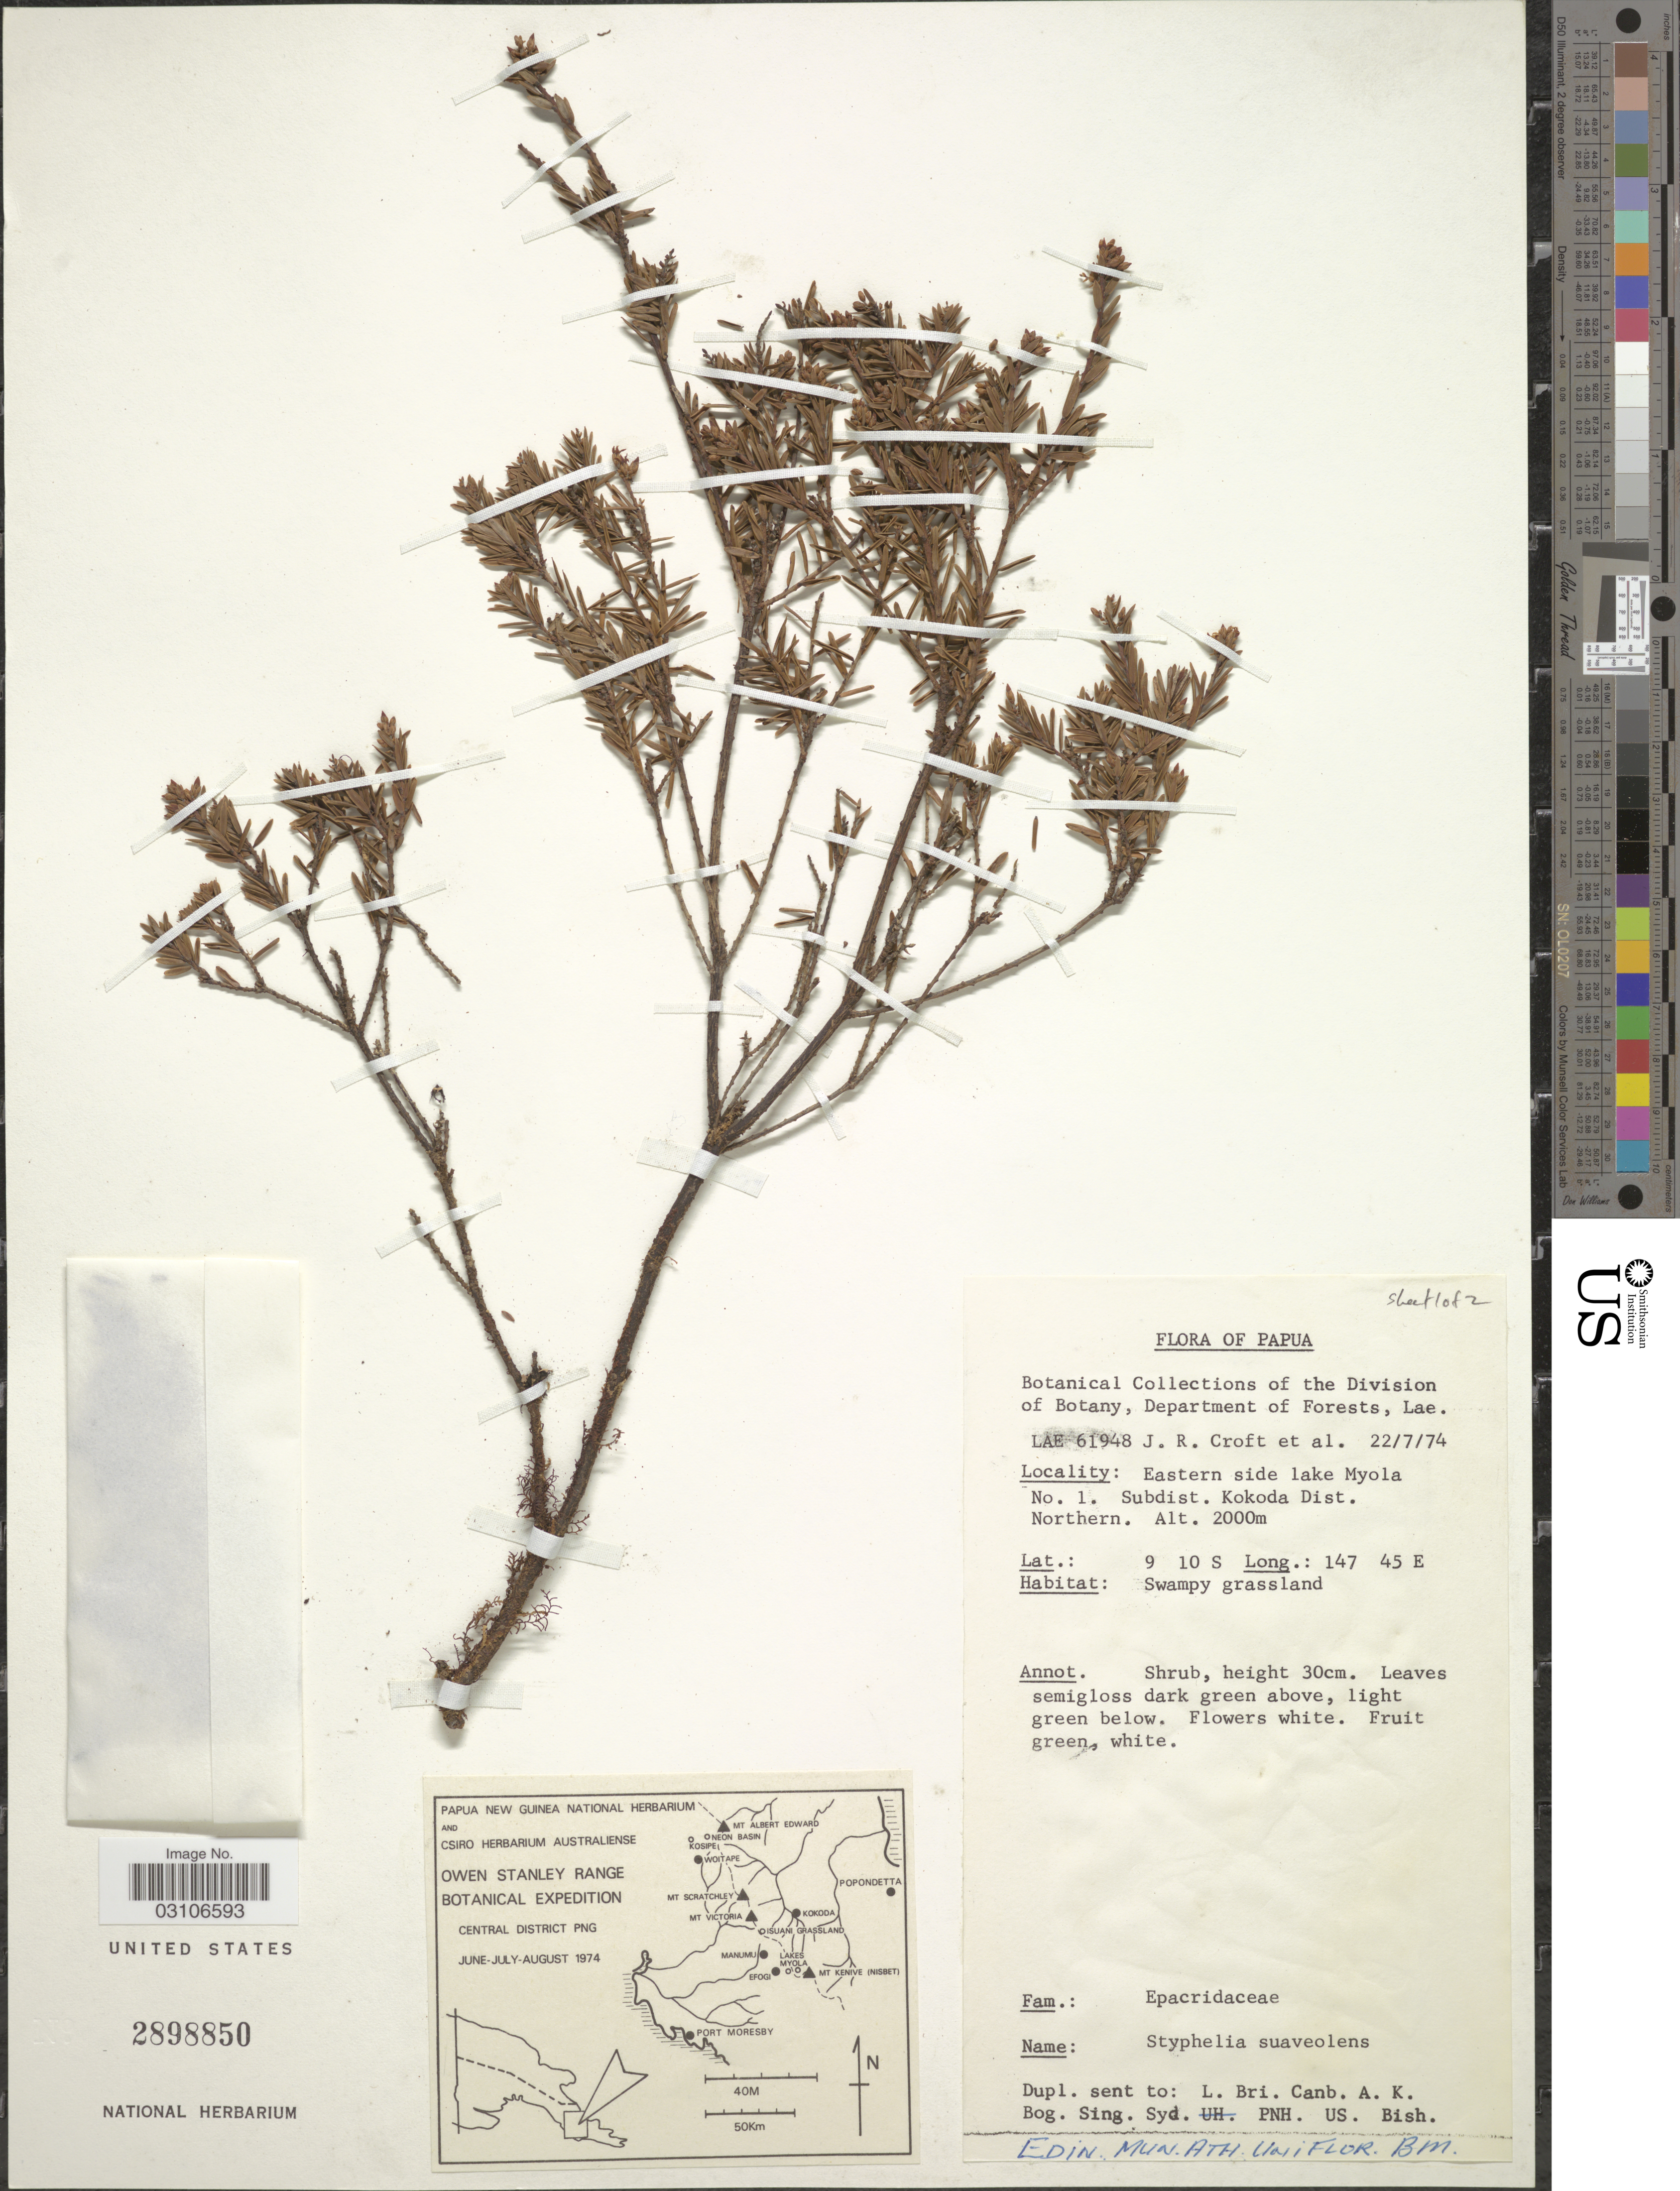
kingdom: Plantae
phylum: Tracheophyta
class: Magnoliopsida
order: Ericales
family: Ericaceae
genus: Styphelia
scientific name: Styphelia suaveolens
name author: (Hook. f.) Warb. ex P. Sarasin & Sarasin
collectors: J. R. Croft & et al.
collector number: LAE61948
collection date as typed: Transcribed d/m/y: 22/7/74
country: Papua New Guinea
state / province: Northern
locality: Eastern side lake Myola No. 1. Subdist. Kokoda Dist. Northern.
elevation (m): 2000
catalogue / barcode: US 2898850